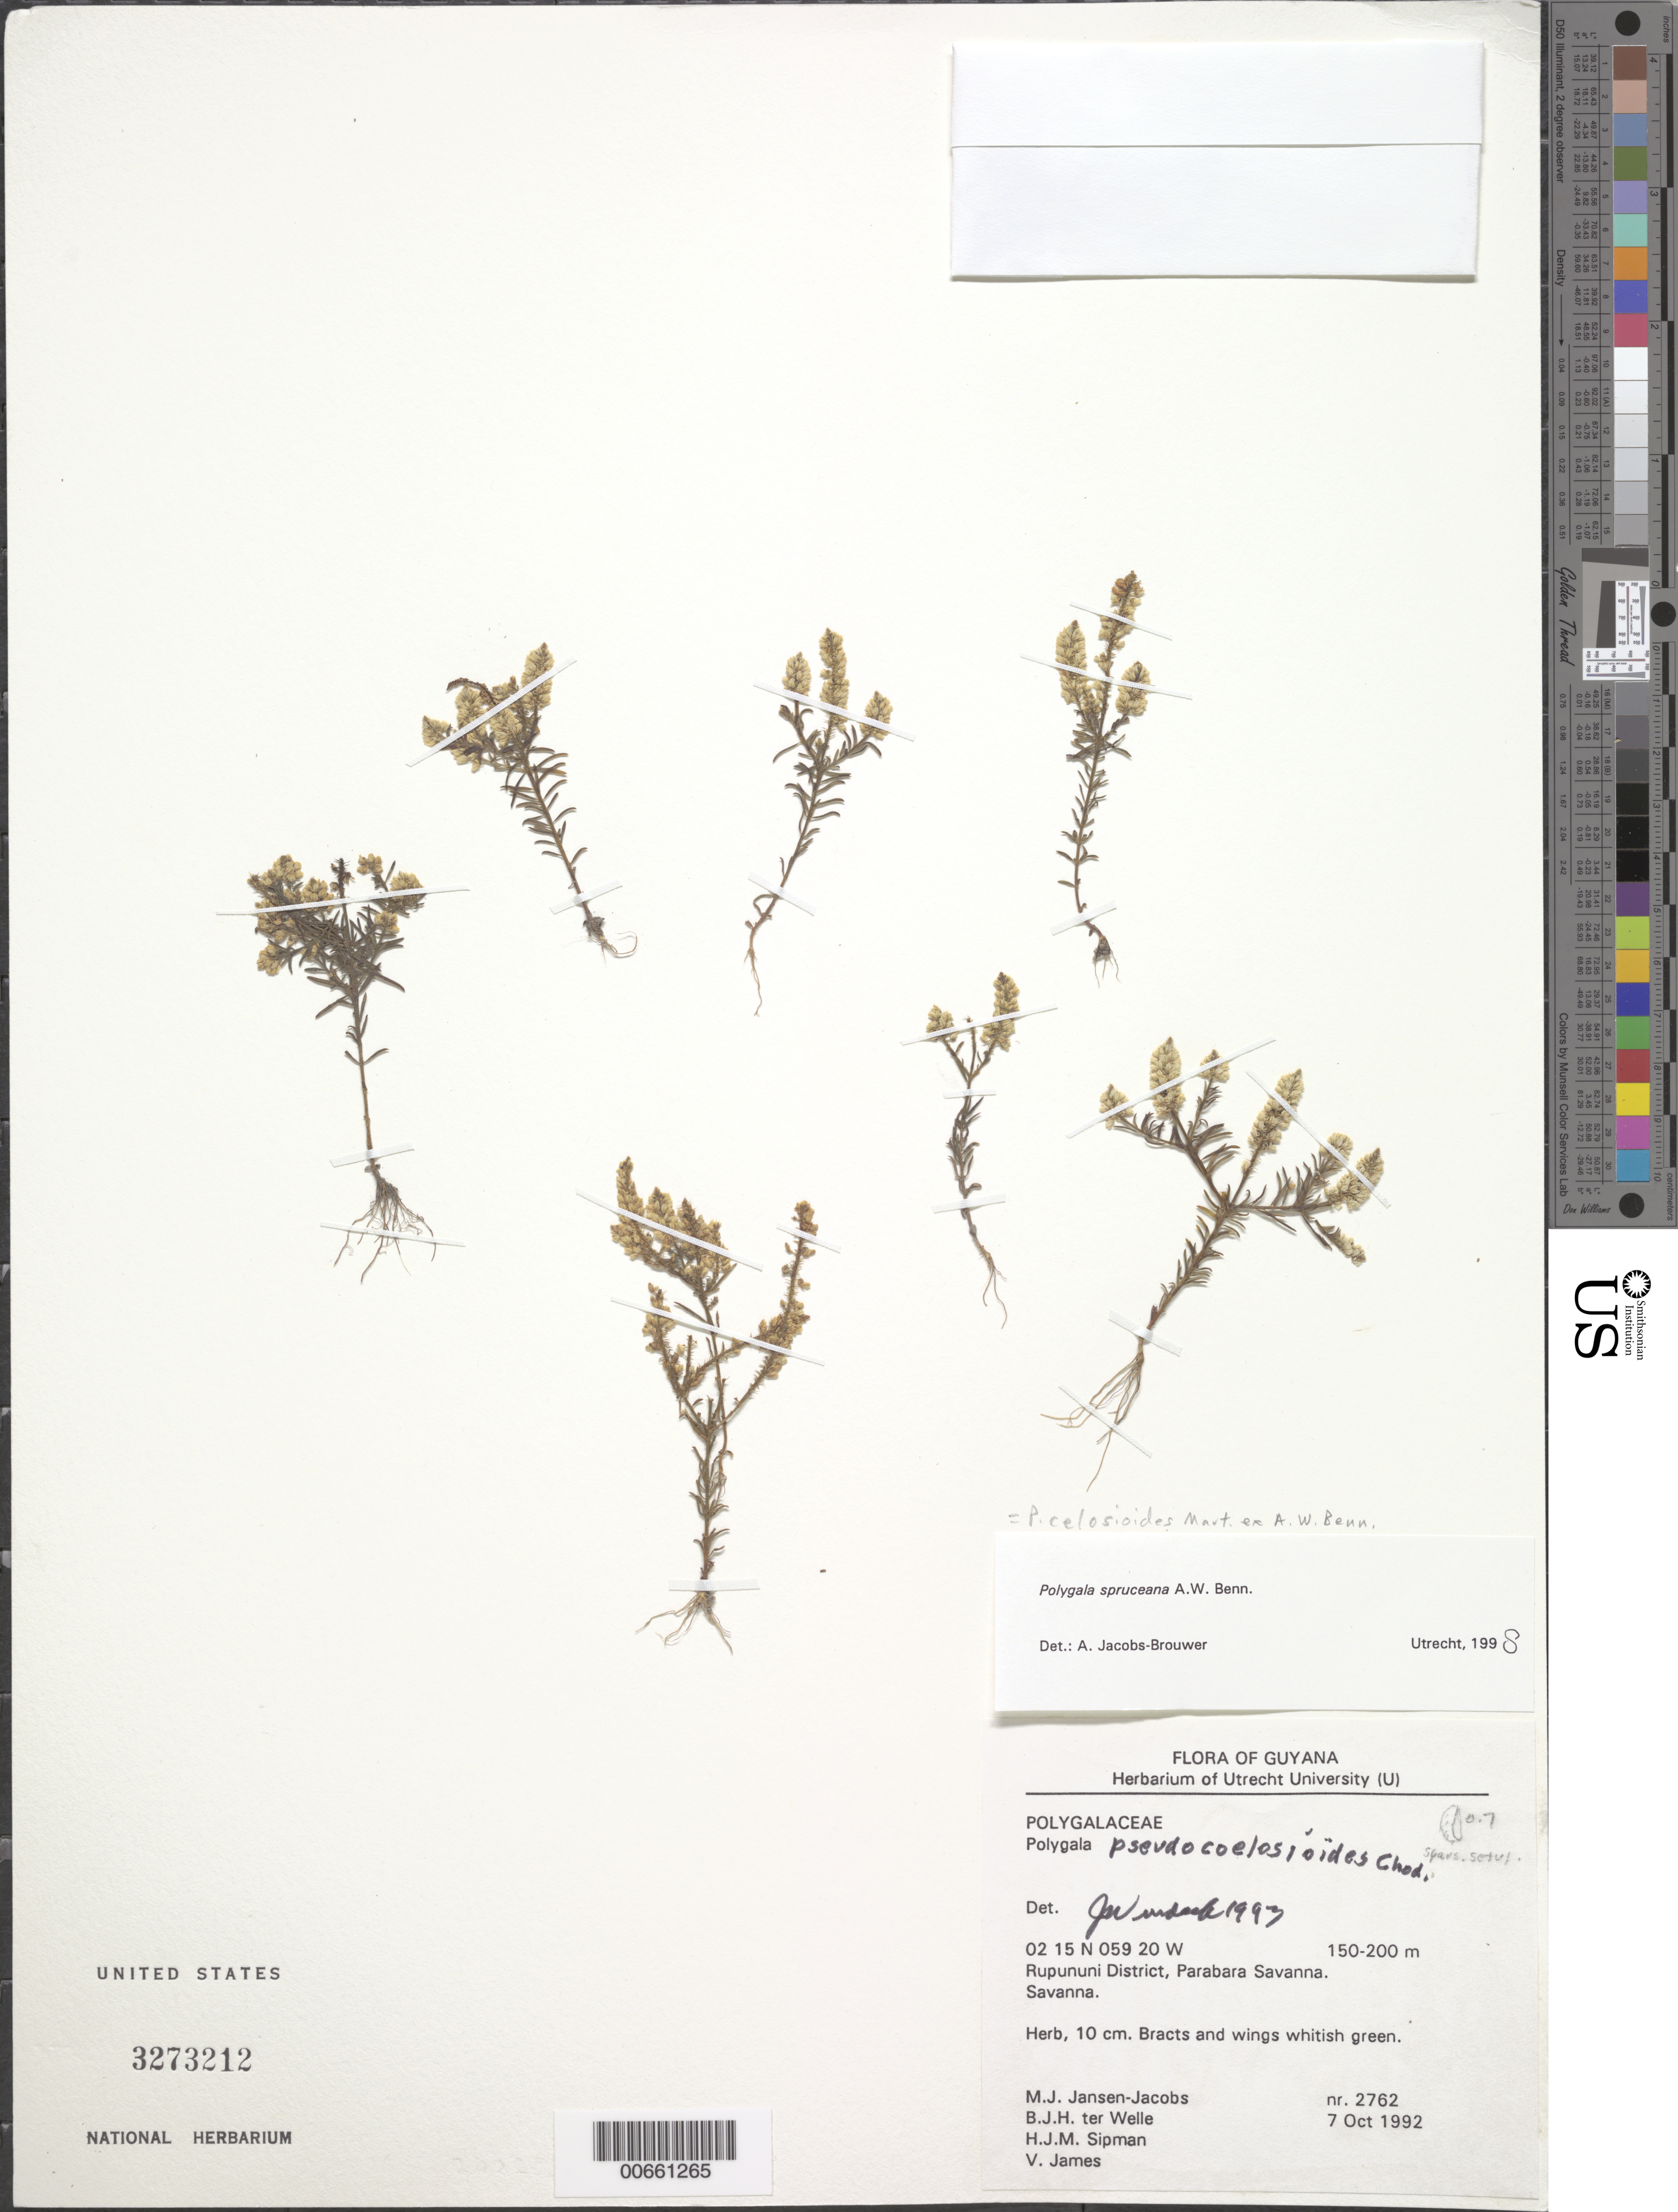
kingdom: Plantae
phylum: Tracheophyta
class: Magnoliopsida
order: Fabales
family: Polygalaceae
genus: Polygala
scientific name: Polygala coelosioides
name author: Mart.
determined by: Wurdack, John J., (US), US (UNITED STATES)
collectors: M. J. Jansen-Jacobs, B. Welle, H. J. M. Sipman & V. James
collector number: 2762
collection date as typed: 7-Oct-92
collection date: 1992-10-07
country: Guyana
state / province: U. Takutu-U. Essequibo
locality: Parabara Savanna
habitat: Savanna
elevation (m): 150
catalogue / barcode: US 3273212